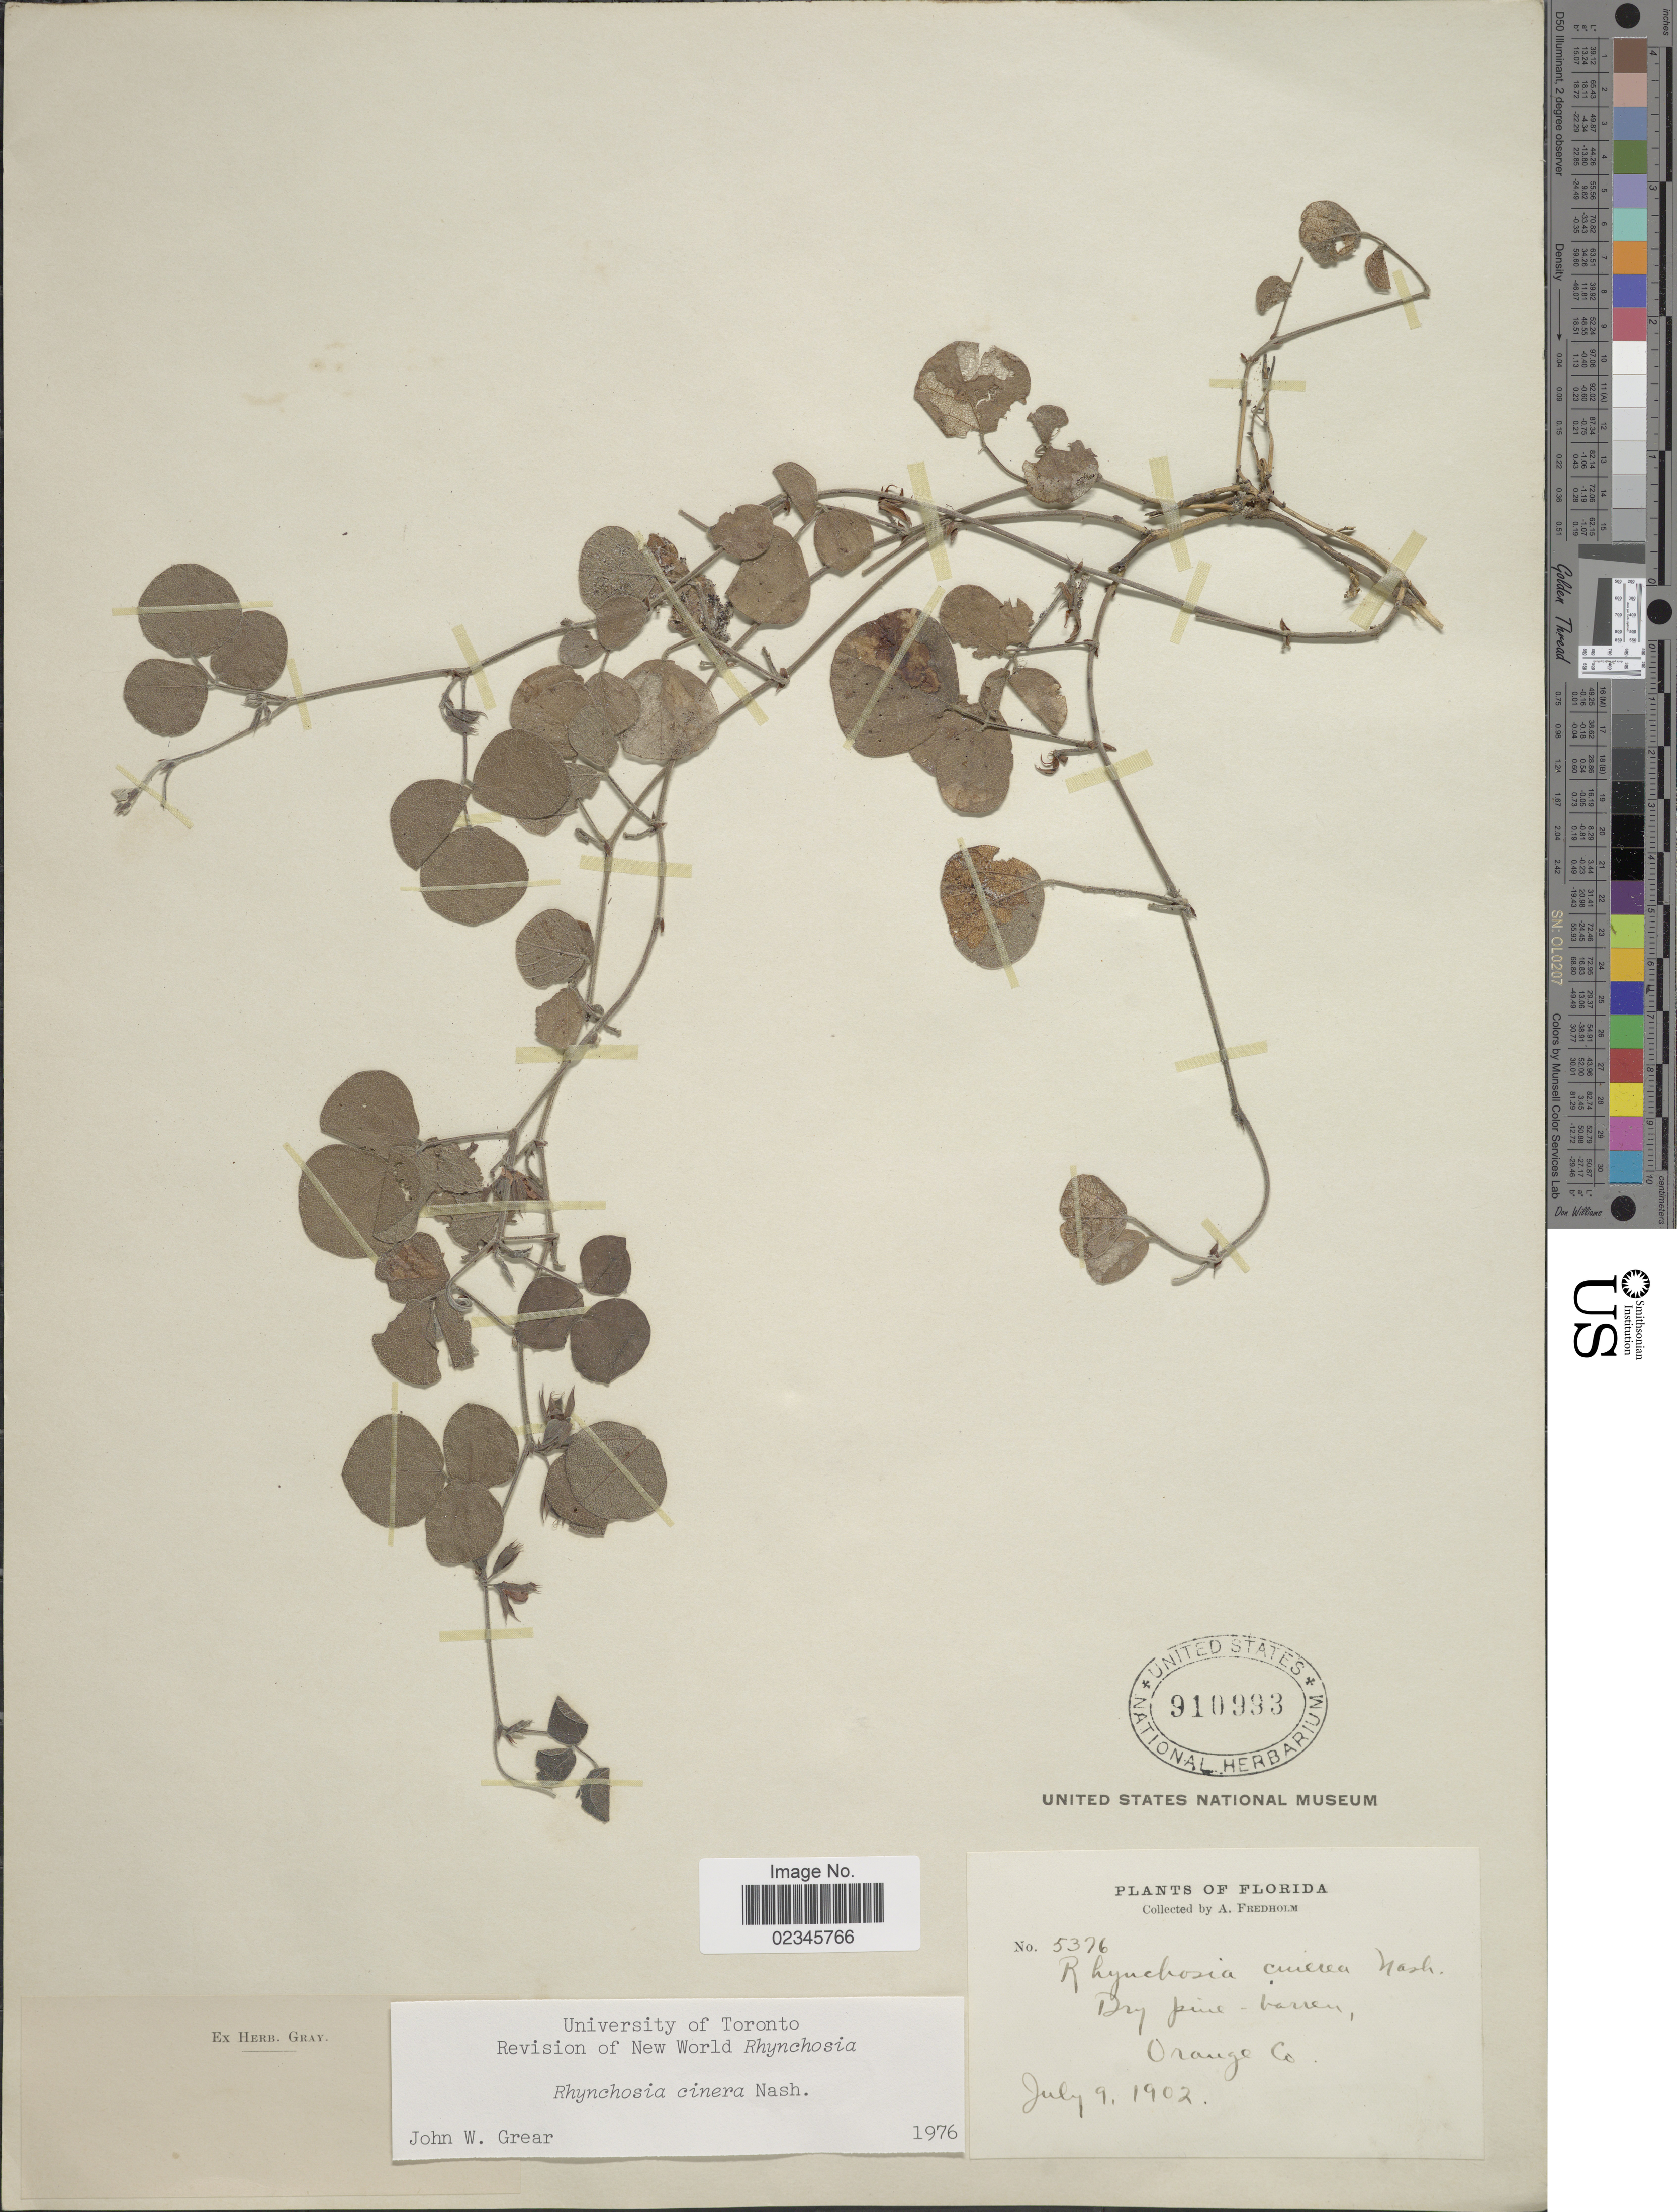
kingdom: Plantae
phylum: Tracheophyta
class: Magnoliopsida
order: Fabales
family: Fabaceae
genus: Cajanus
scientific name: Cajanus cinereus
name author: (F. Muell. ex Benth.) F. Muell.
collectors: A. Fredholm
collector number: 5376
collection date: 1902-07-09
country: United States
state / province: Florida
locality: Dry pine-barren, Orange Co.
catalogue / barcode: US 910993